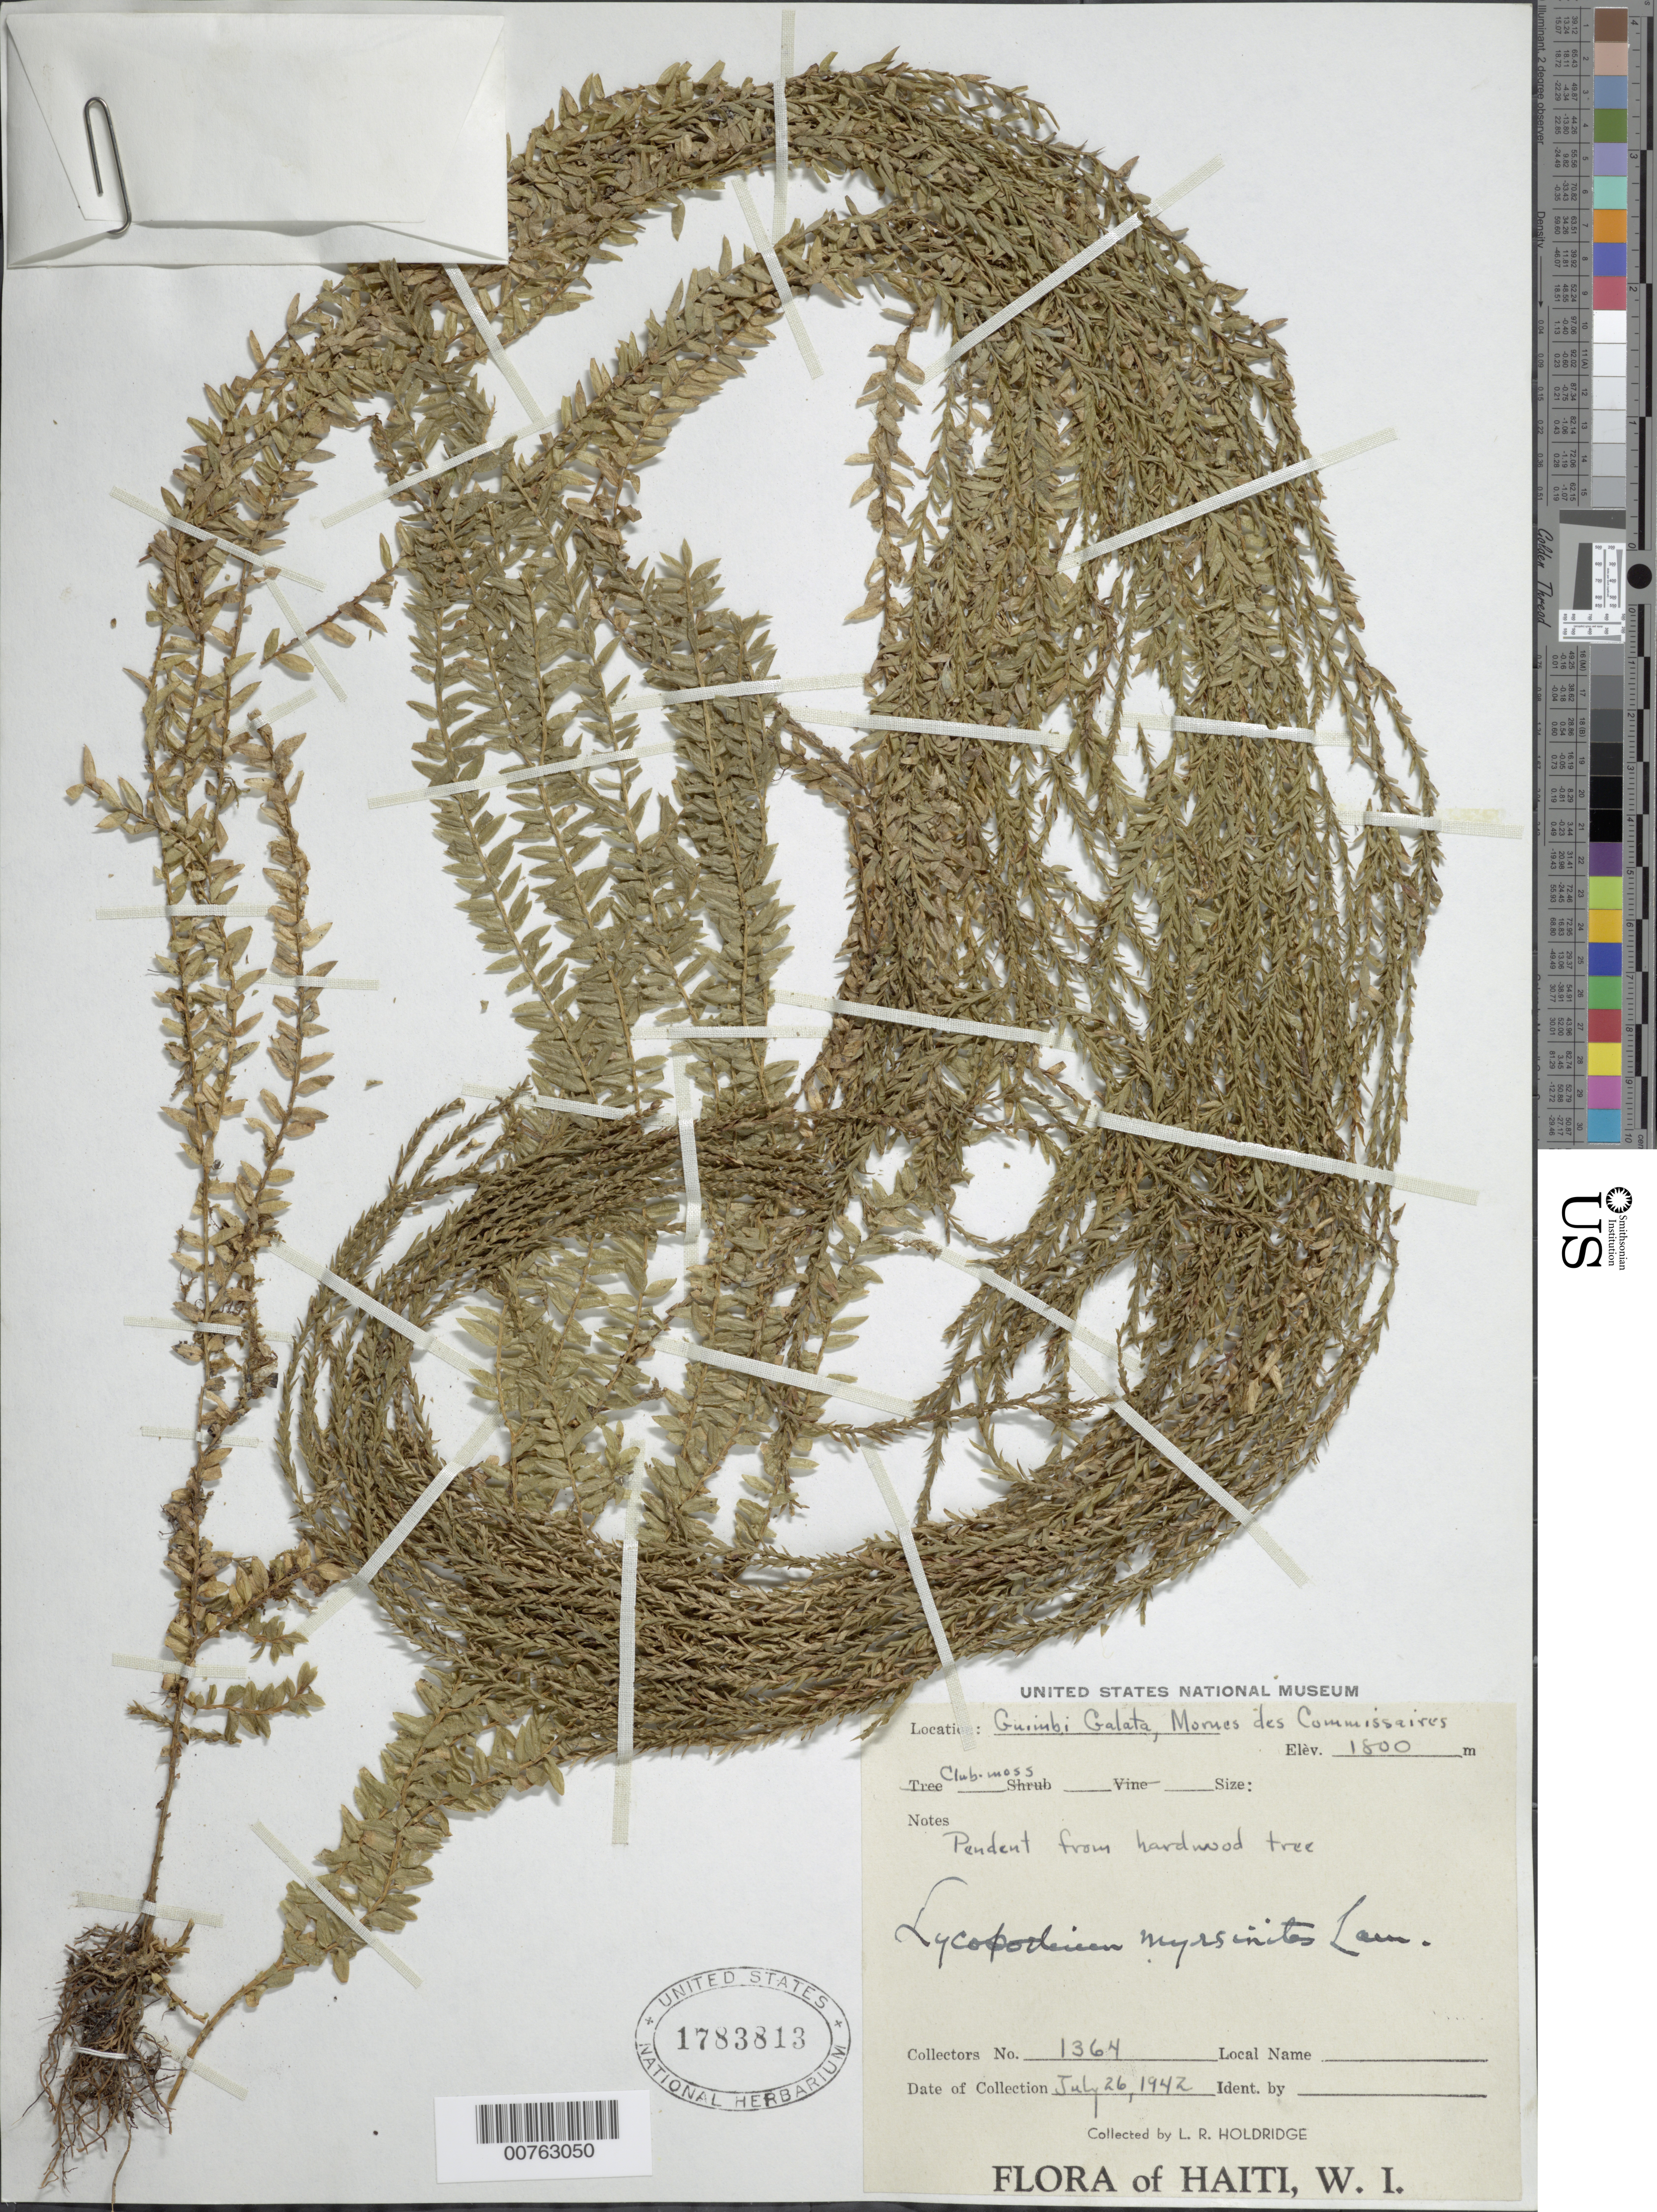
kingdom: Plantae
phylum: Tracheophyta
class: Lycopodiopsida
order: Lycopodiales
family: Lycopodiaceae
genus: Phlegmariurus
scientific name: Phlegmariurus myrsinites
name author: (Lam.) B. Øllg.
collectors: L. Holdridge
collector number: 1364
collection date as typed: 26 Jul 1942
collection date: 1942-07-26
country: Haiti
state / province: Ouest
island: Hispaniola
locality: Guimbi Galata, Mornes des Commissaires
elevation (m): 1800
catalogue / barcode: US 1783813